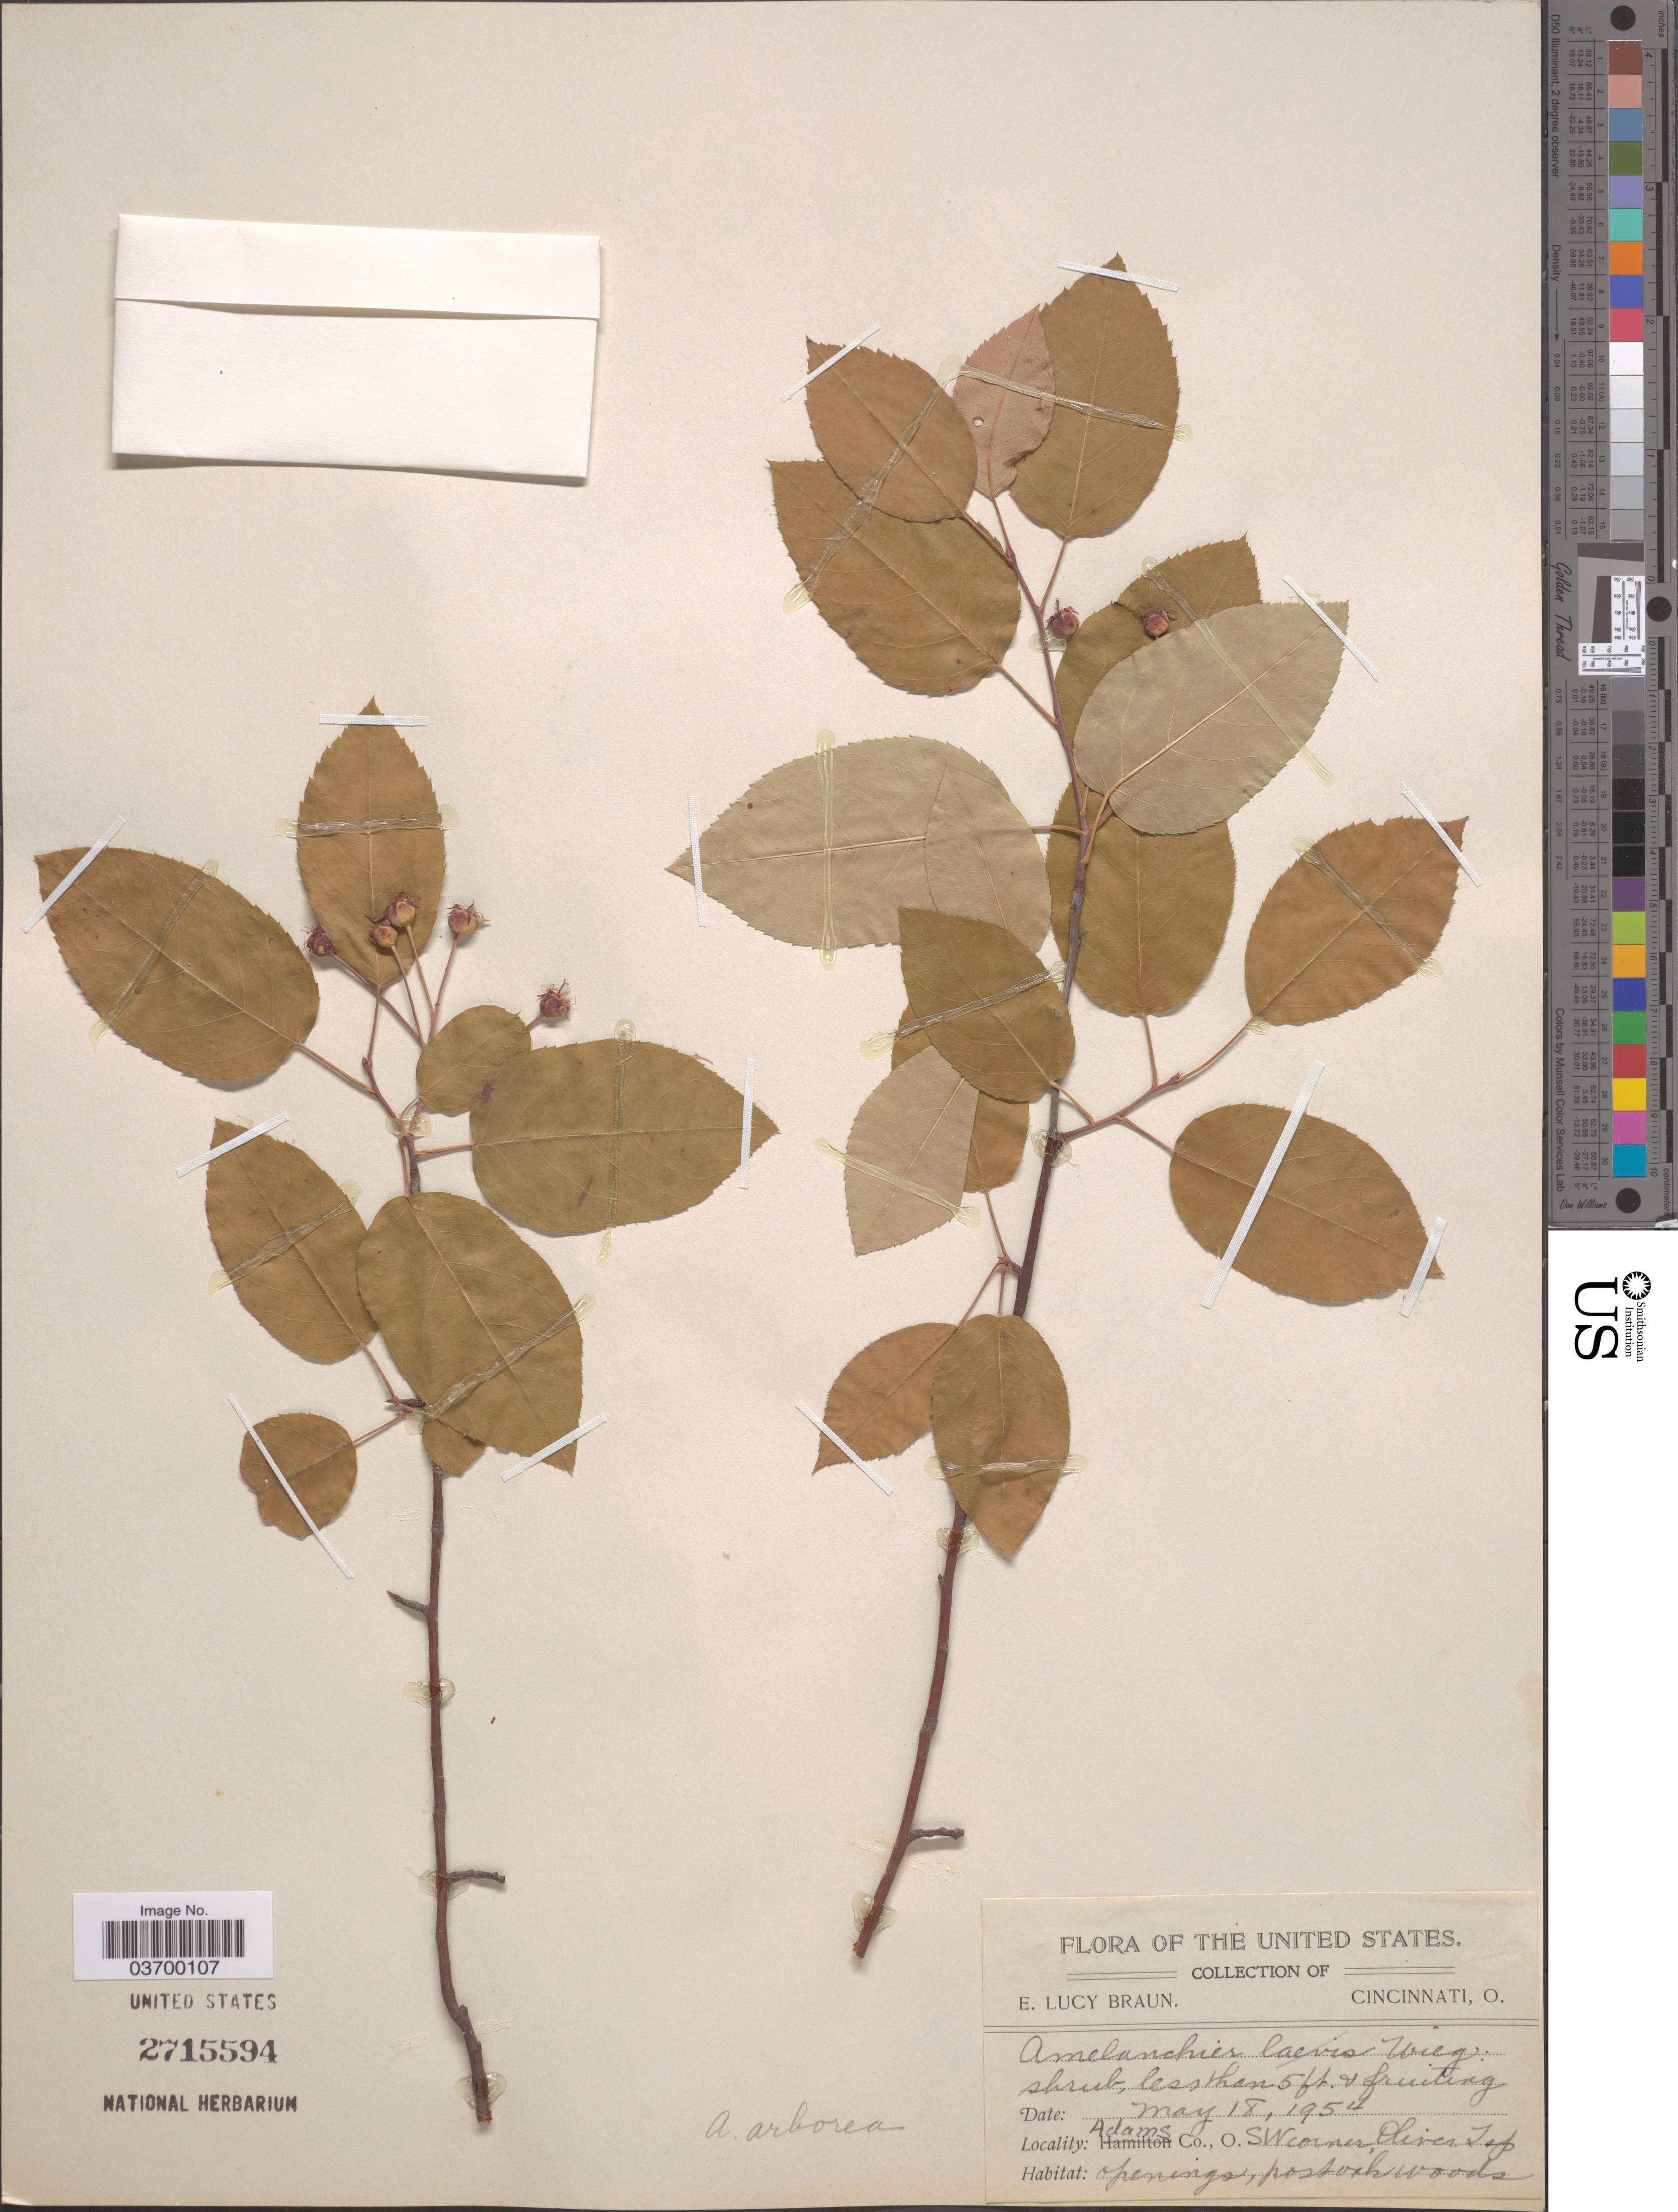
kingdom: Plantae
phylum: Tracheophyta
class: Magnoliopsida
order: Rosales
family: Rosaceae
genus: Amelanchier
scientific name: Amelanchier arborea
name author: (F. Michx.) Fernald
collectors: E. L. Braun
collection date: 1954-05-18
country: United States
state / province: Ohio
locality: Adams Co., SW corner, Oliver Tsp.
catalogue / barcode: US 2715594